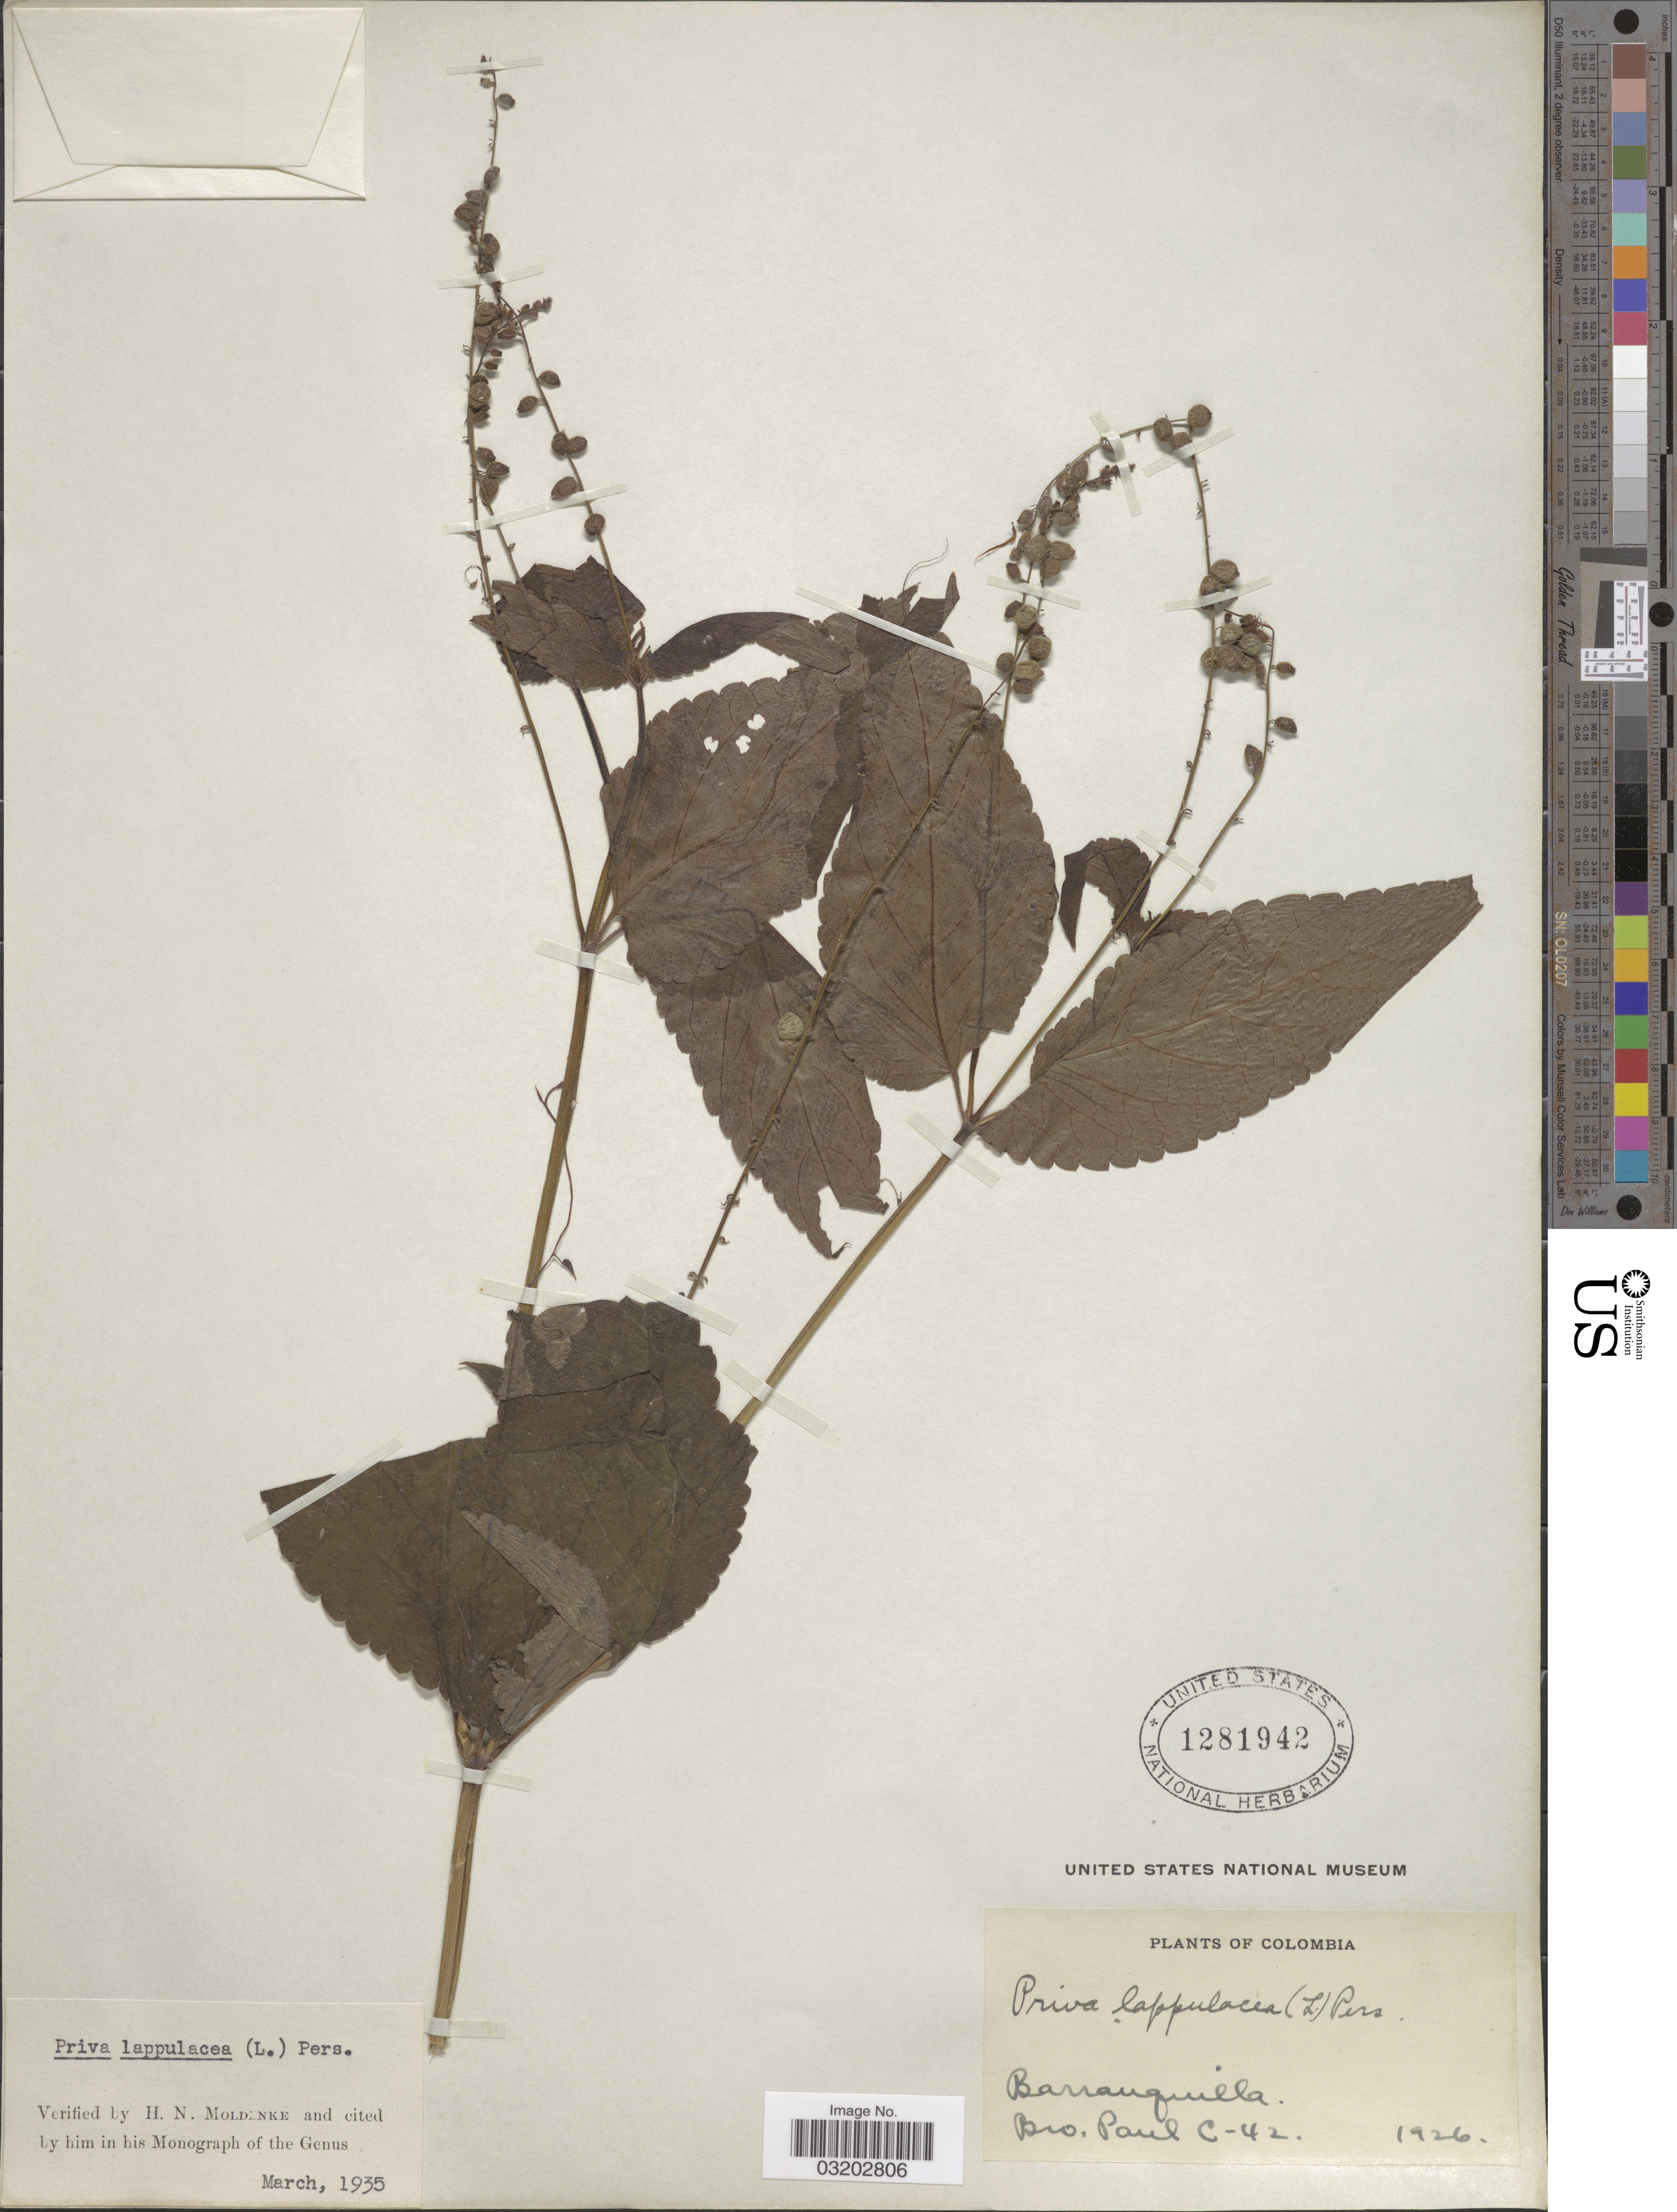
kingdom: Plantae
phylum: Tracheophyta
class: Magnoliopsida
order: Lamiales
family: Verbenaceae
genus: Priva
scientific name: Priva lappulacea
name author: (L.) Pers.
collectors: B. Paul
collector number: C-42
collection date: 1926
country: Colombia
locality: Barranquilla.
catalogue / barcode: US 1281942